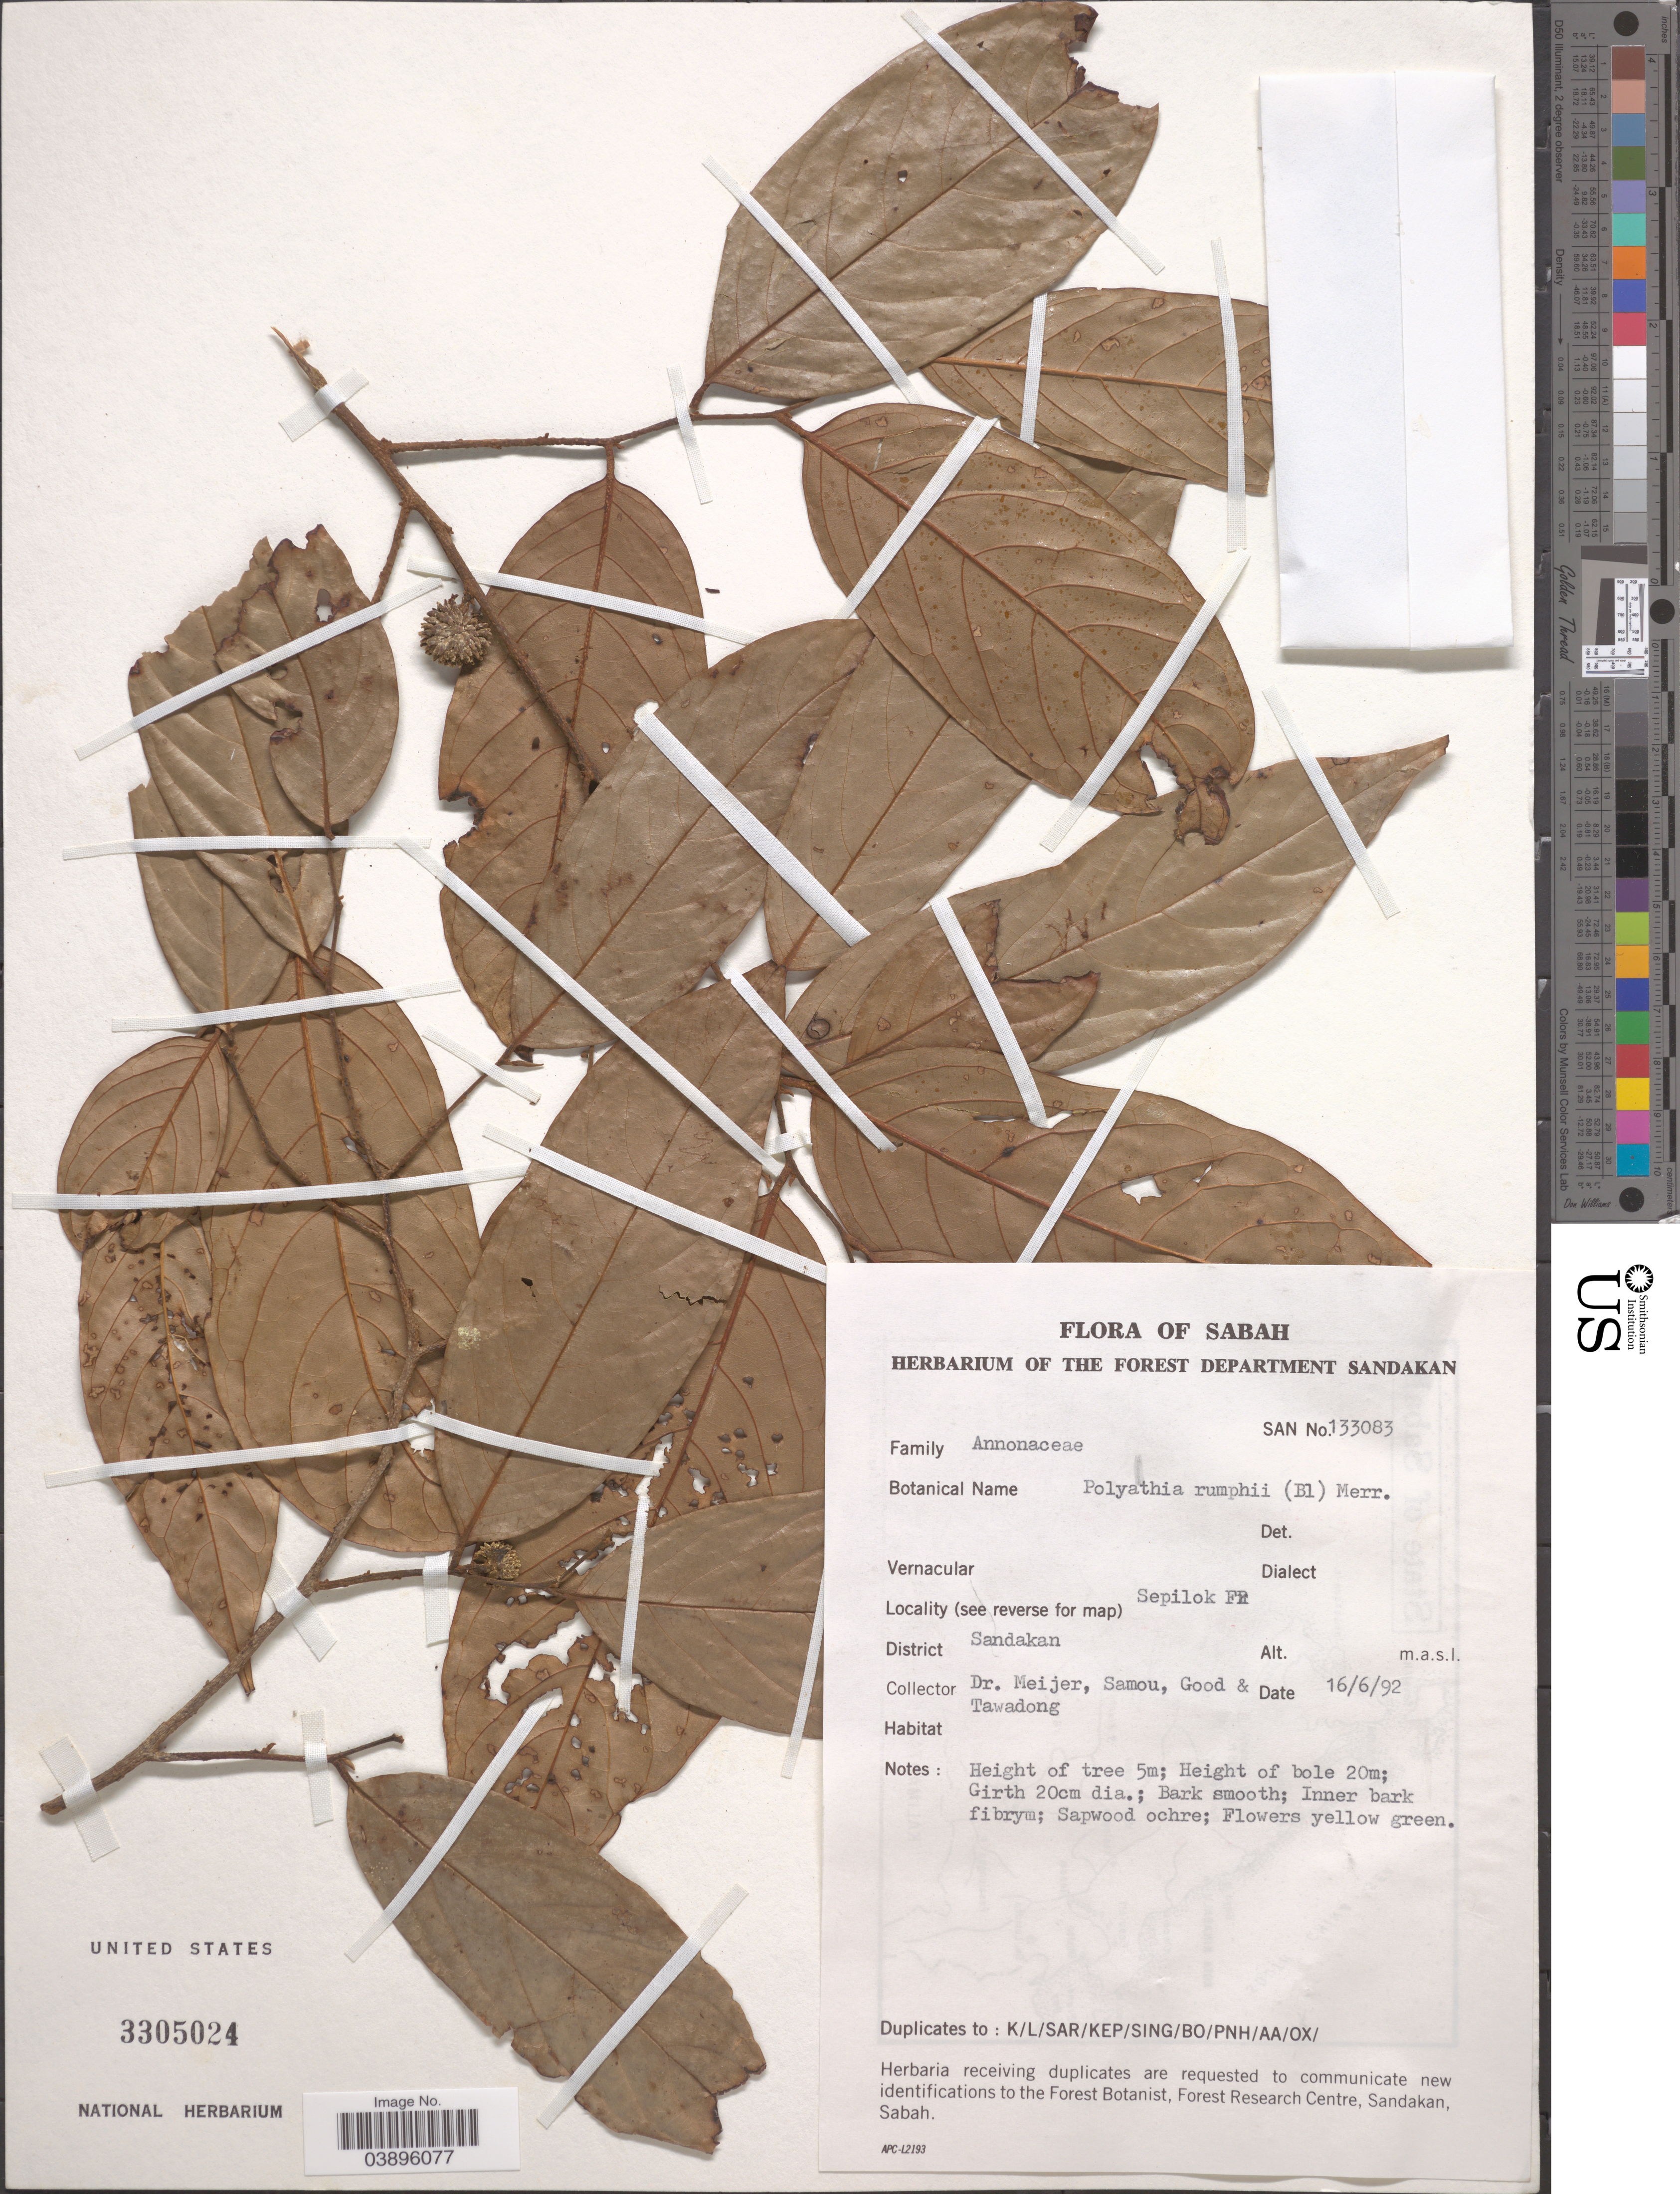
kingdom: Plantae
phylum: Tracheophyta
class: Magnoliopsida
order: Magnoliales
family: Annonaceae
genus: Polyalthia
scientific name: Polyalthia rumphii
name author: (Blume ex Hensch.) Merr.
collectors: -- Meijer, Samou, A. Good & -. Tawadong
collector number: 133083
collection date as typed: Transcribed d/m/y: 16/6/92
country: Malaysia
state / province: Sabah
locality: Sepilok Fr. District Sandakan.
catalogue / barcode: US 3305024